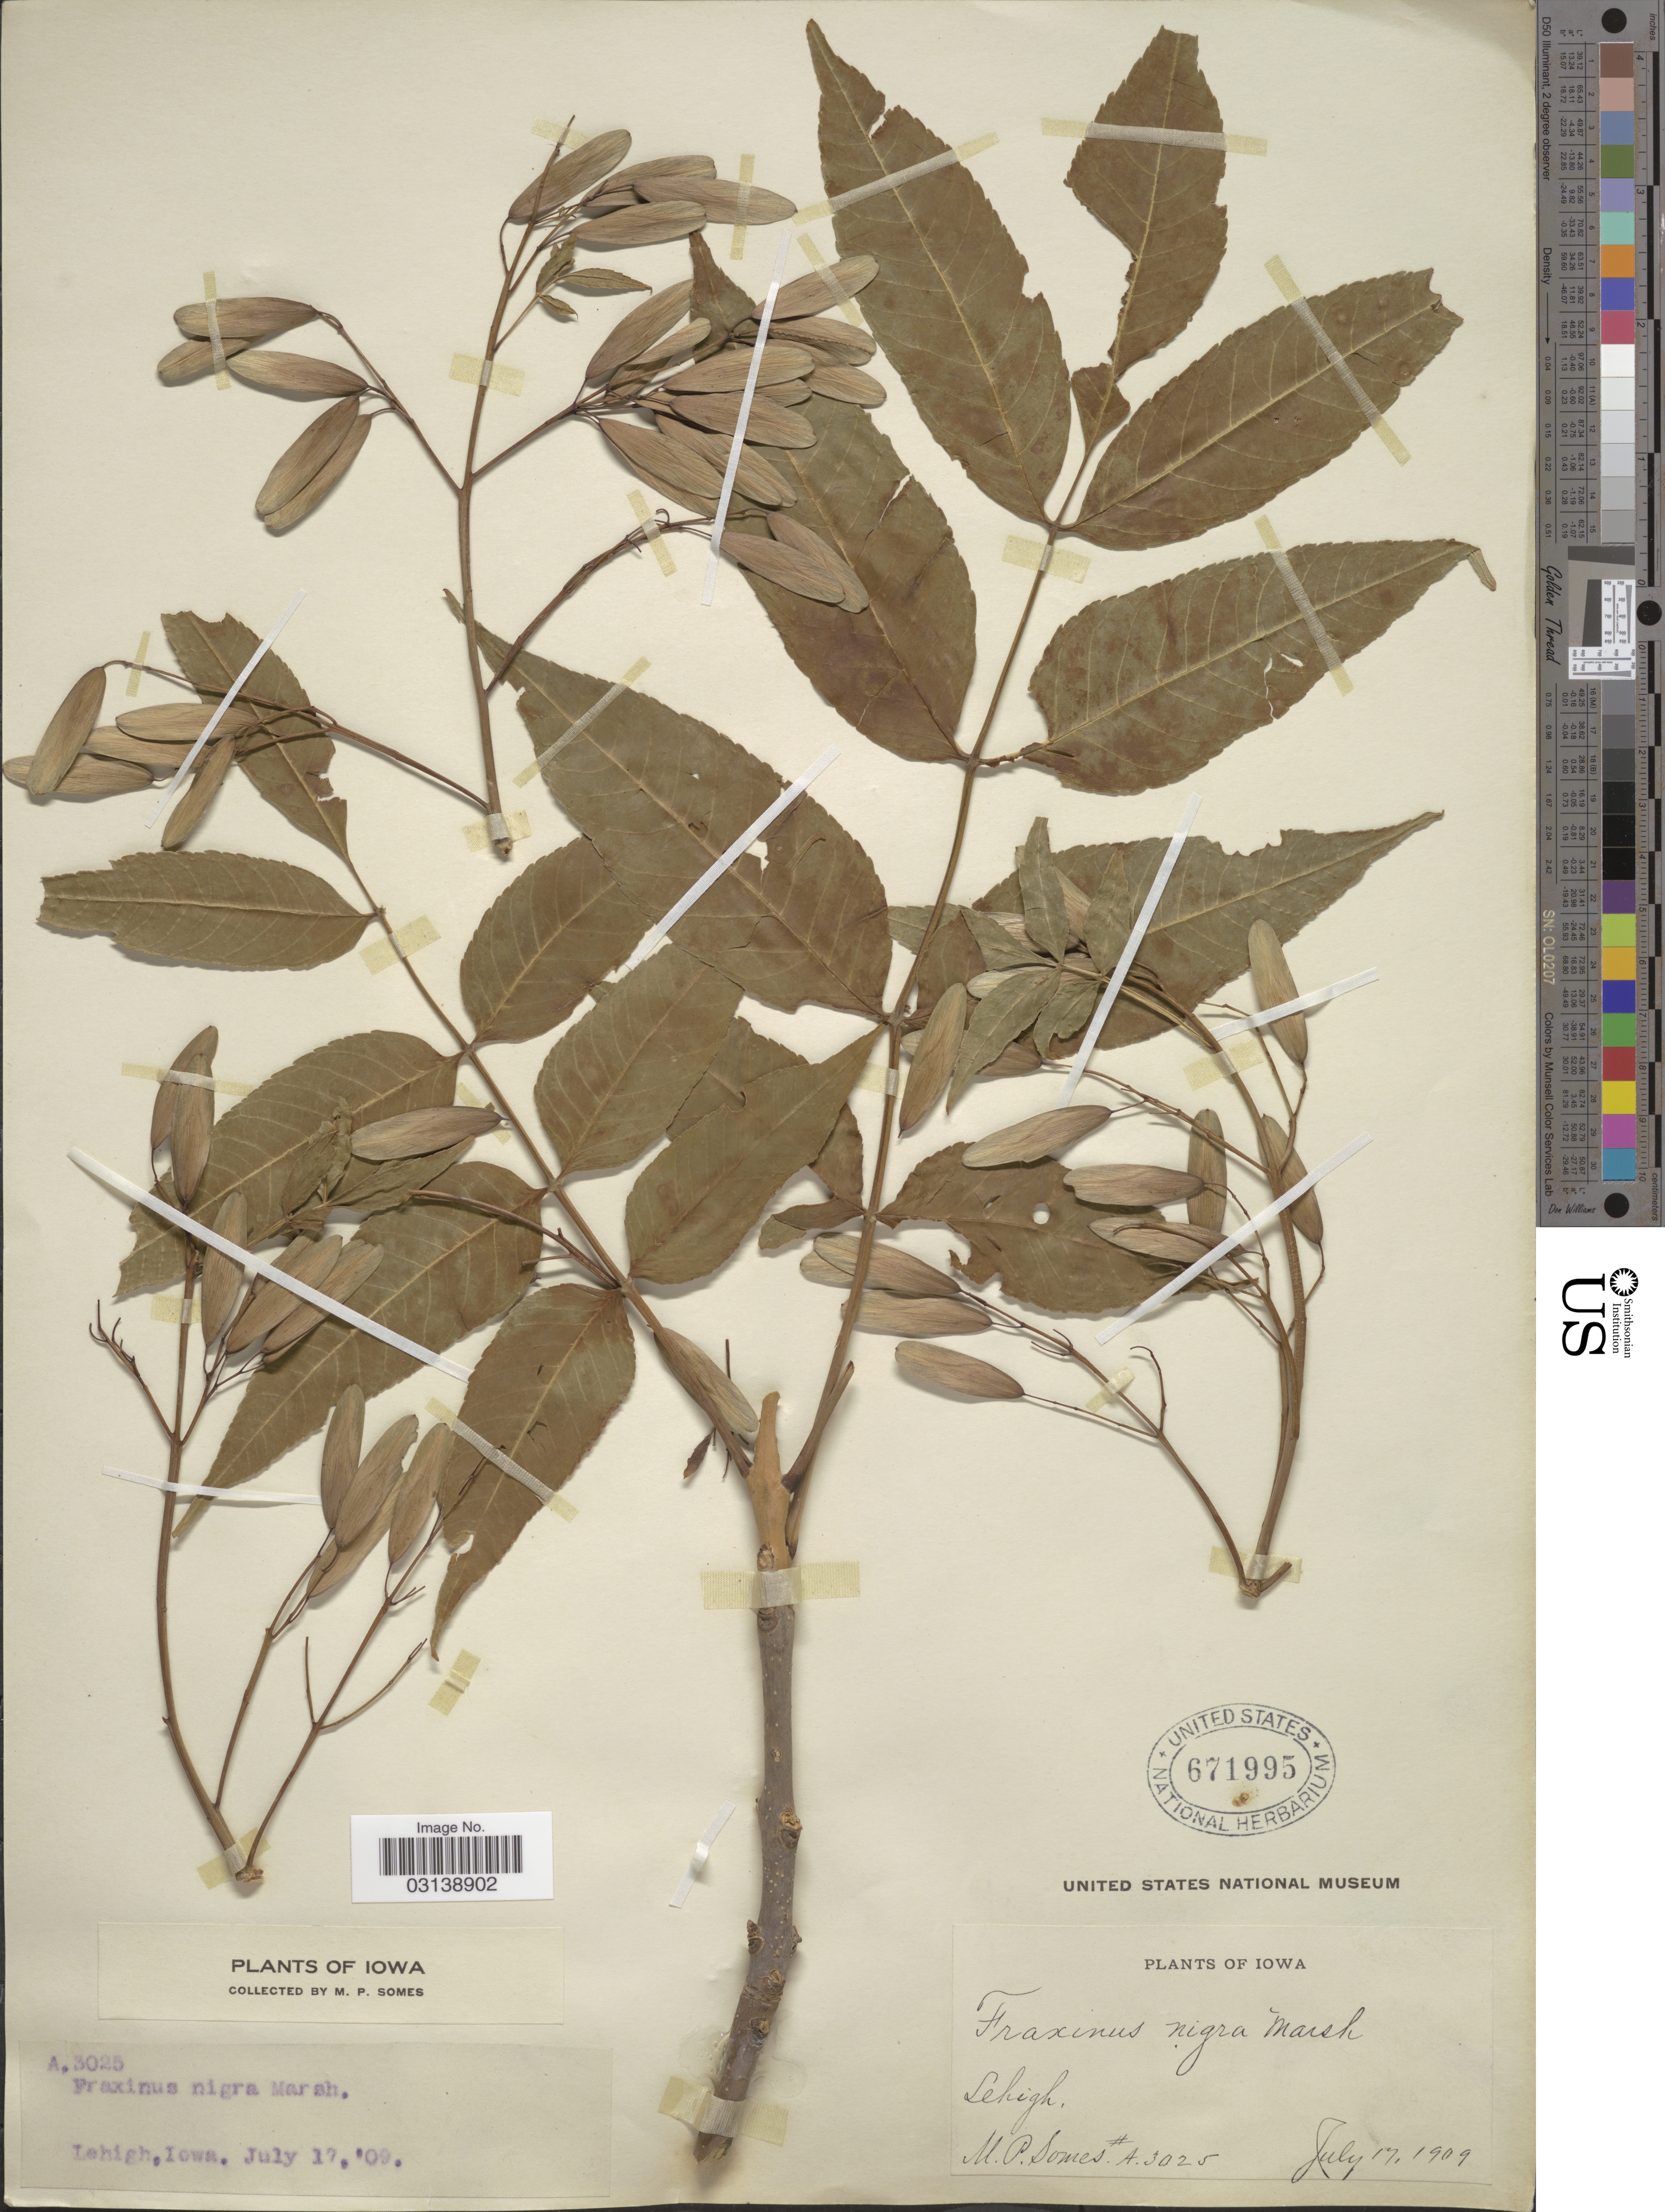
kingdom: Plantae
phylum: Tracheophyta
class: Magnoliopsida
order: Lamiales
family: Oleaceae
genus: Fraxinus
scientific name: Fraxinus nigra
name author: Marshall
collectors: M. Somes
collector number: A.3025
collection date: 1909-07-17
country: United States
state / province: Iowa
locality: Lehigh.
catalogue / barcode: US 671995